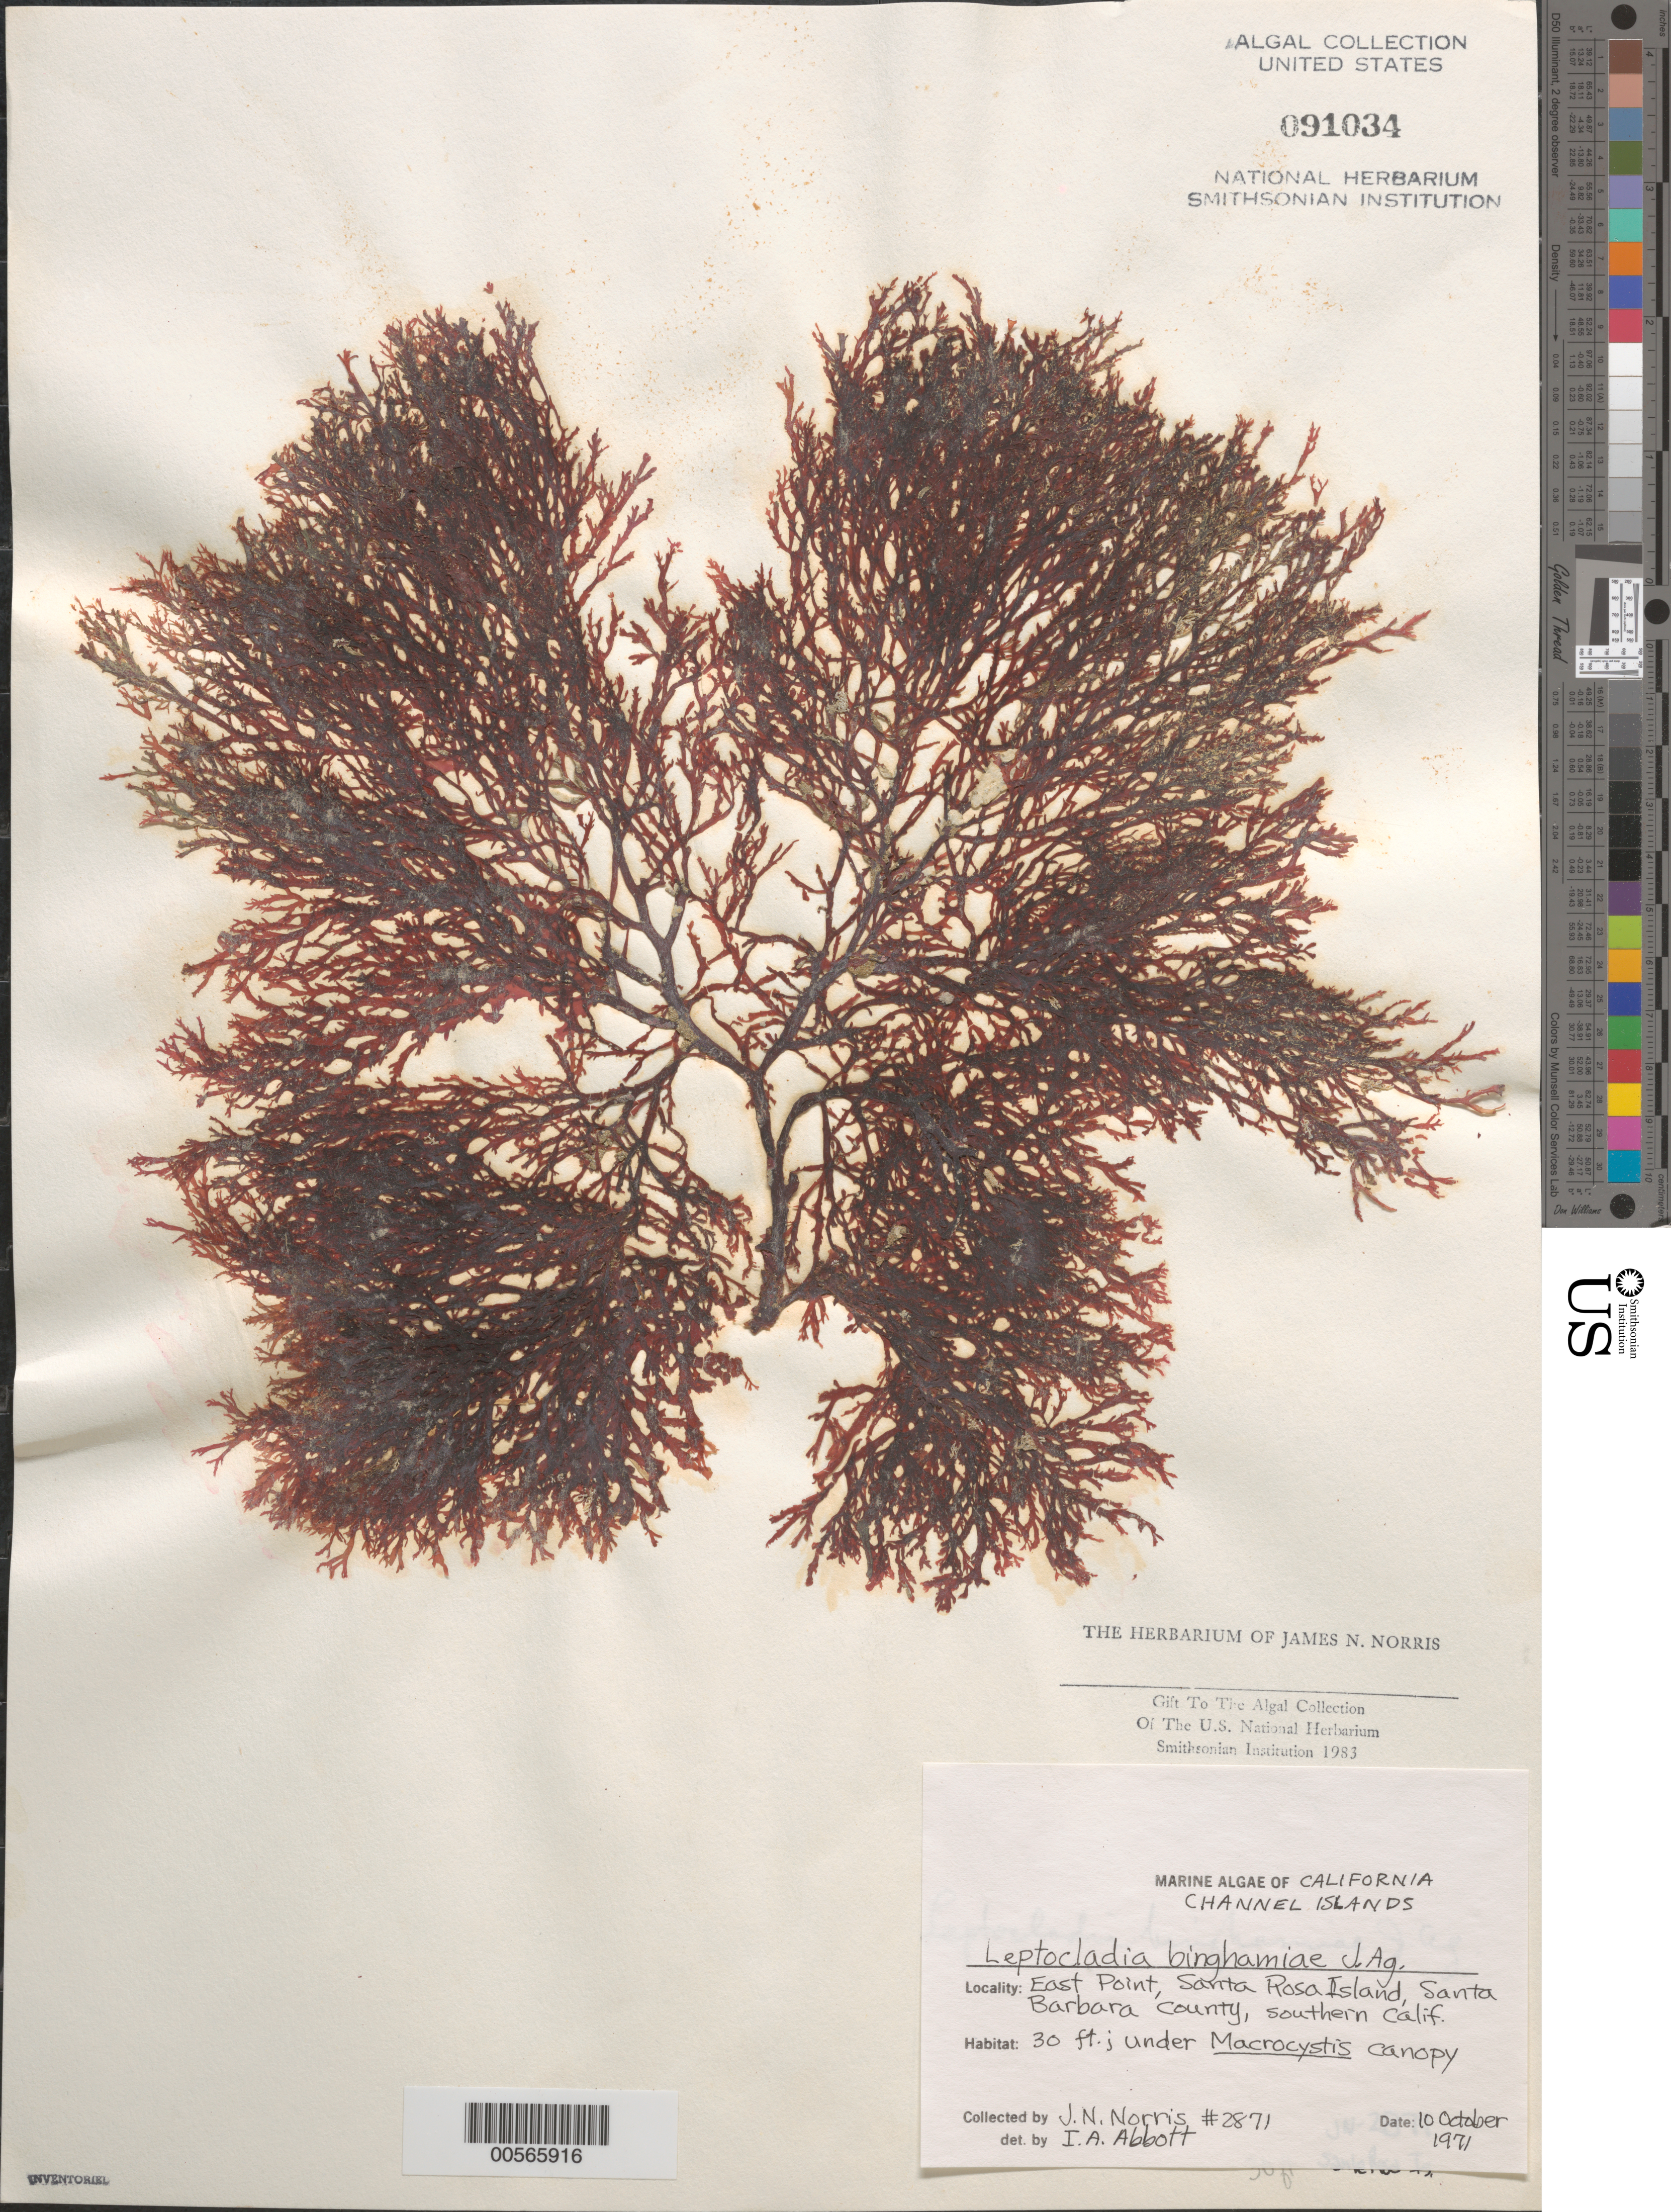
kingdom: Plantae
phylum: Rhodophyta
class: Florideophyceae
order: Gigartinales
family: Dumontiaceae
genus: Leptocladia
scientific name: Leptocladia binghamiae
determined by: Abbott, Isabella A.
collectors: J. N. Norris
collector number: JN-2871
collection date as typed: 10 Oct 1971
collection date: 1971-10-10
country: United States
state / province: California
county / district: Santa Barbara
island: Santa Rosa Island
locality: East Point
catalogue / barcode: US 91034